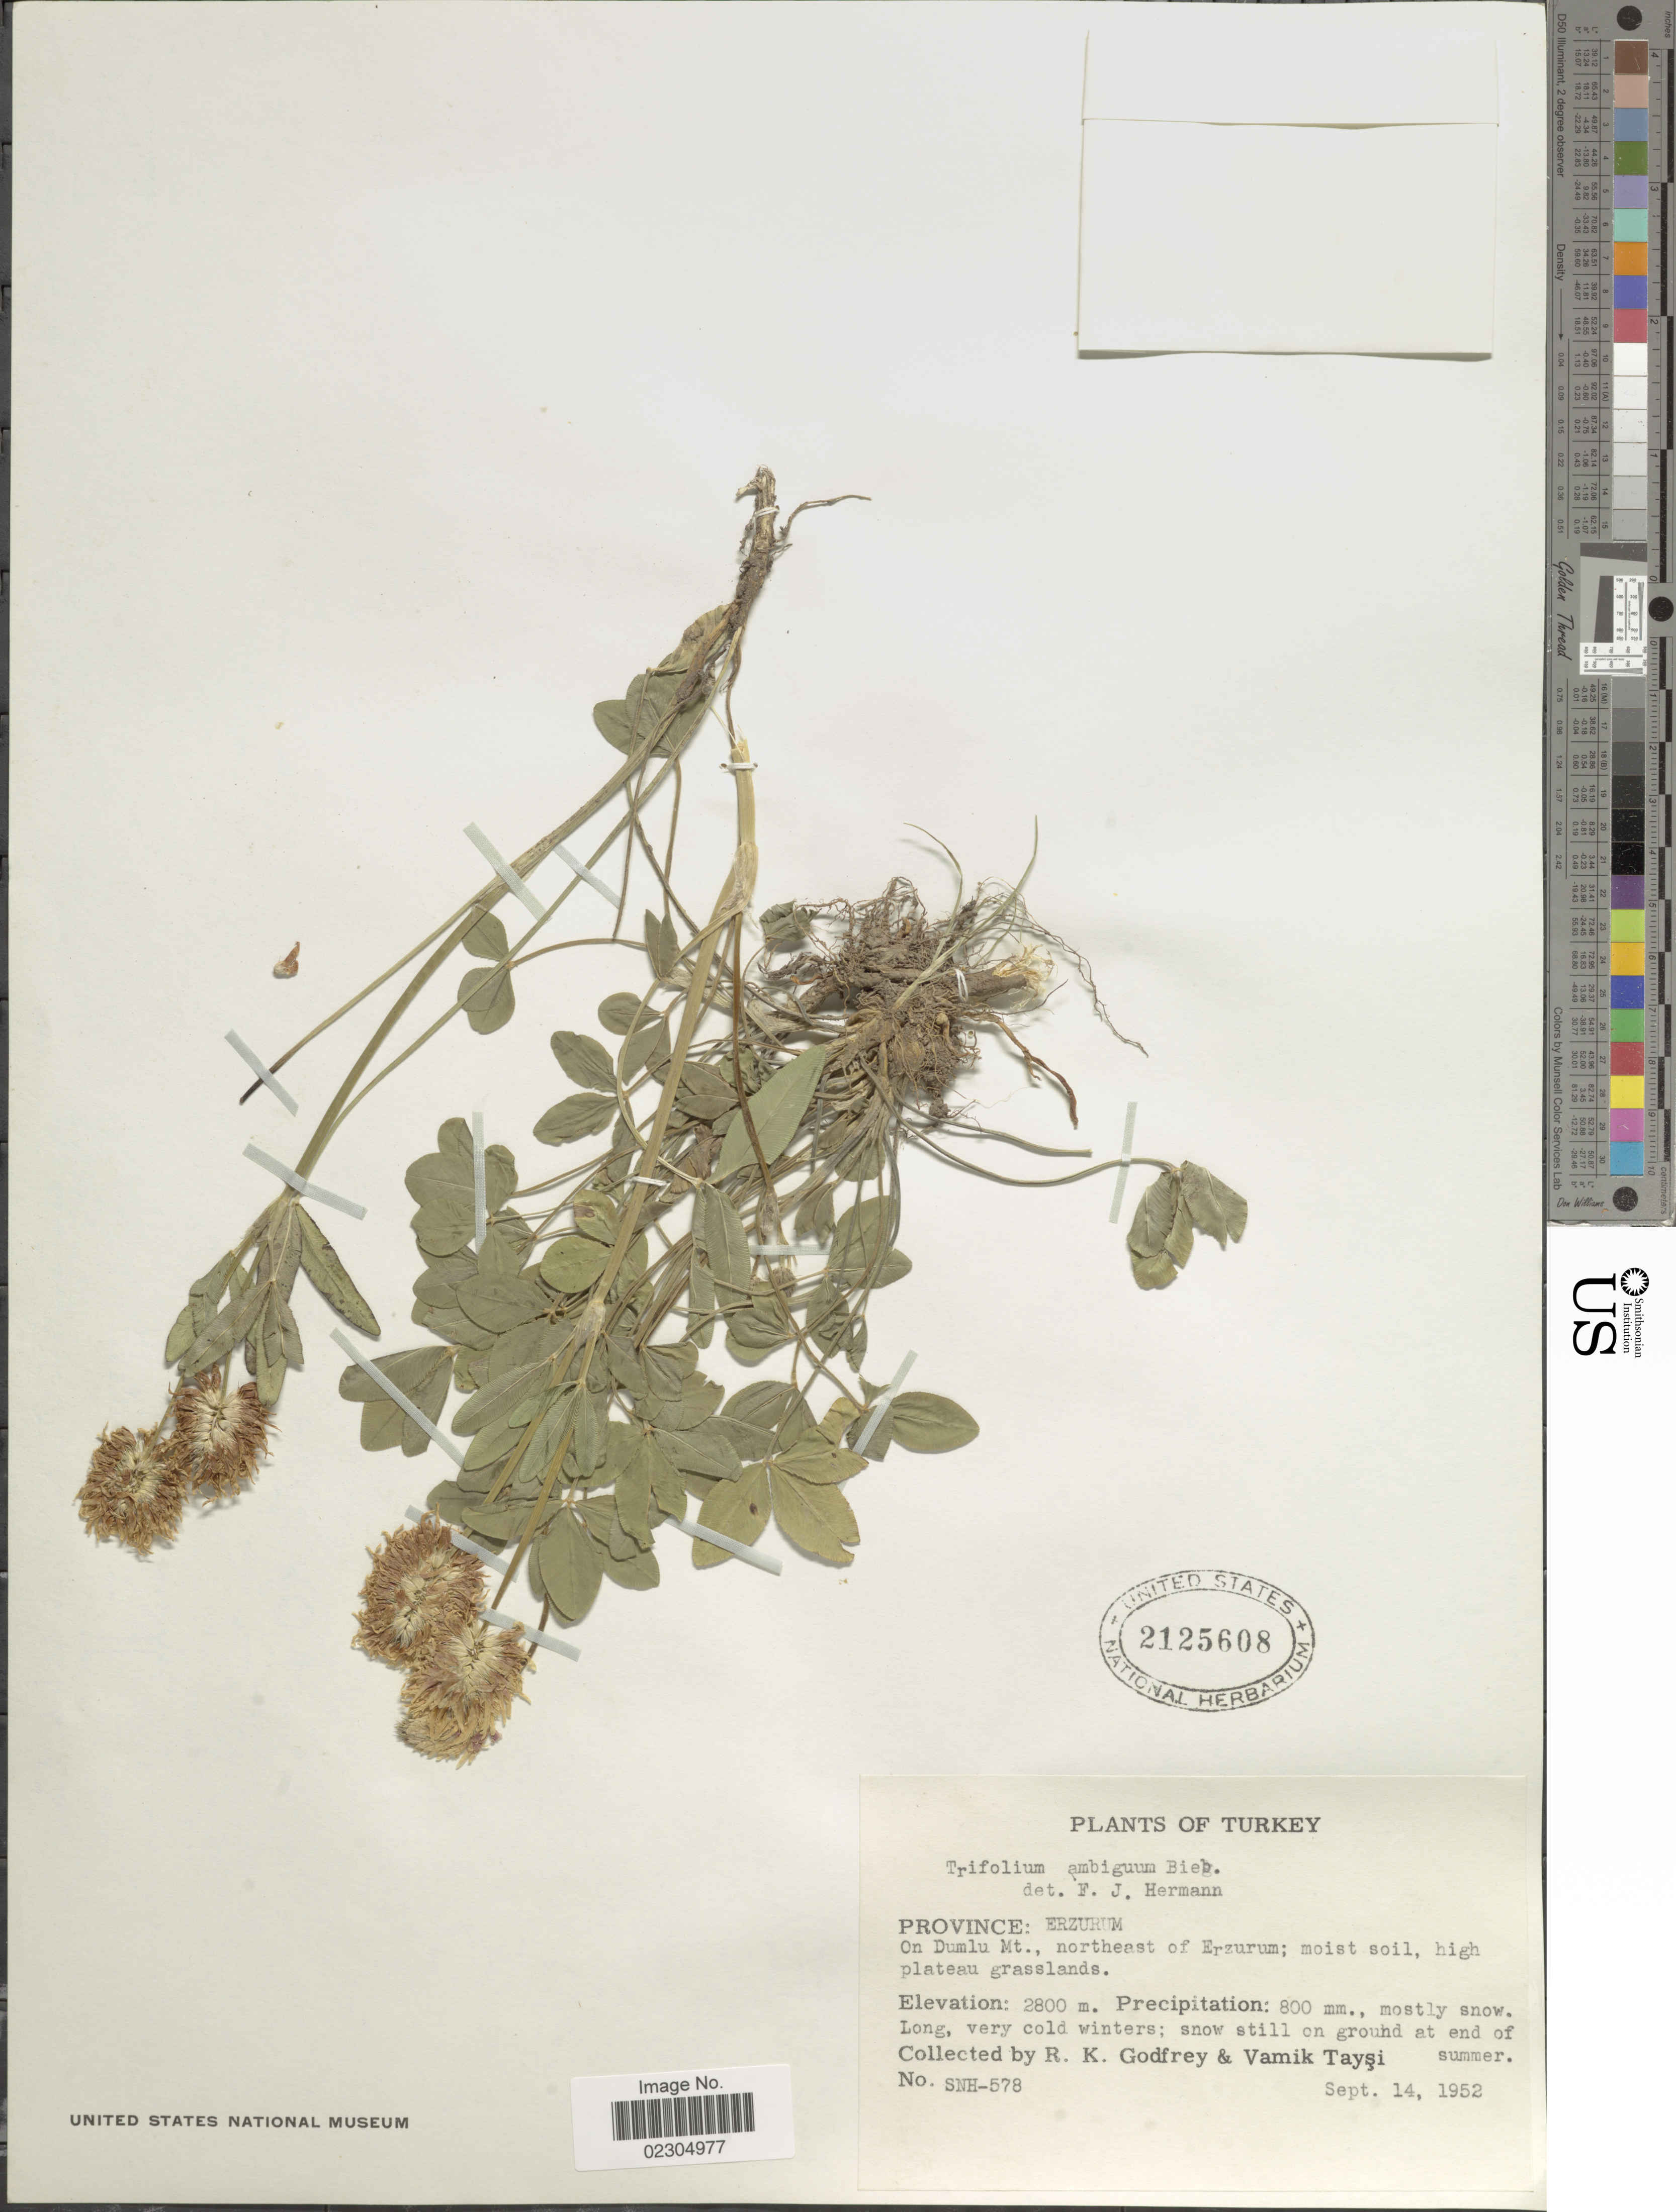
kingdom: Plantae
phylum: Tracheophyta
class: Magnoliopsida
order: Fabales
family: Fabaceae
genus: Trifolium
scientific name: Trifolium ambiguum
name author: M. Bieb.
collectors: R. K. Godfrey & V. Taysi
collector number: SNH-578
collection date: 1952-09-14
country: Turkey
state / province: Erzurum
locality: On Dumlu Mt., northeast of Erzurum.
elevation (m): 2800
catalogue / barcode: US 2125608